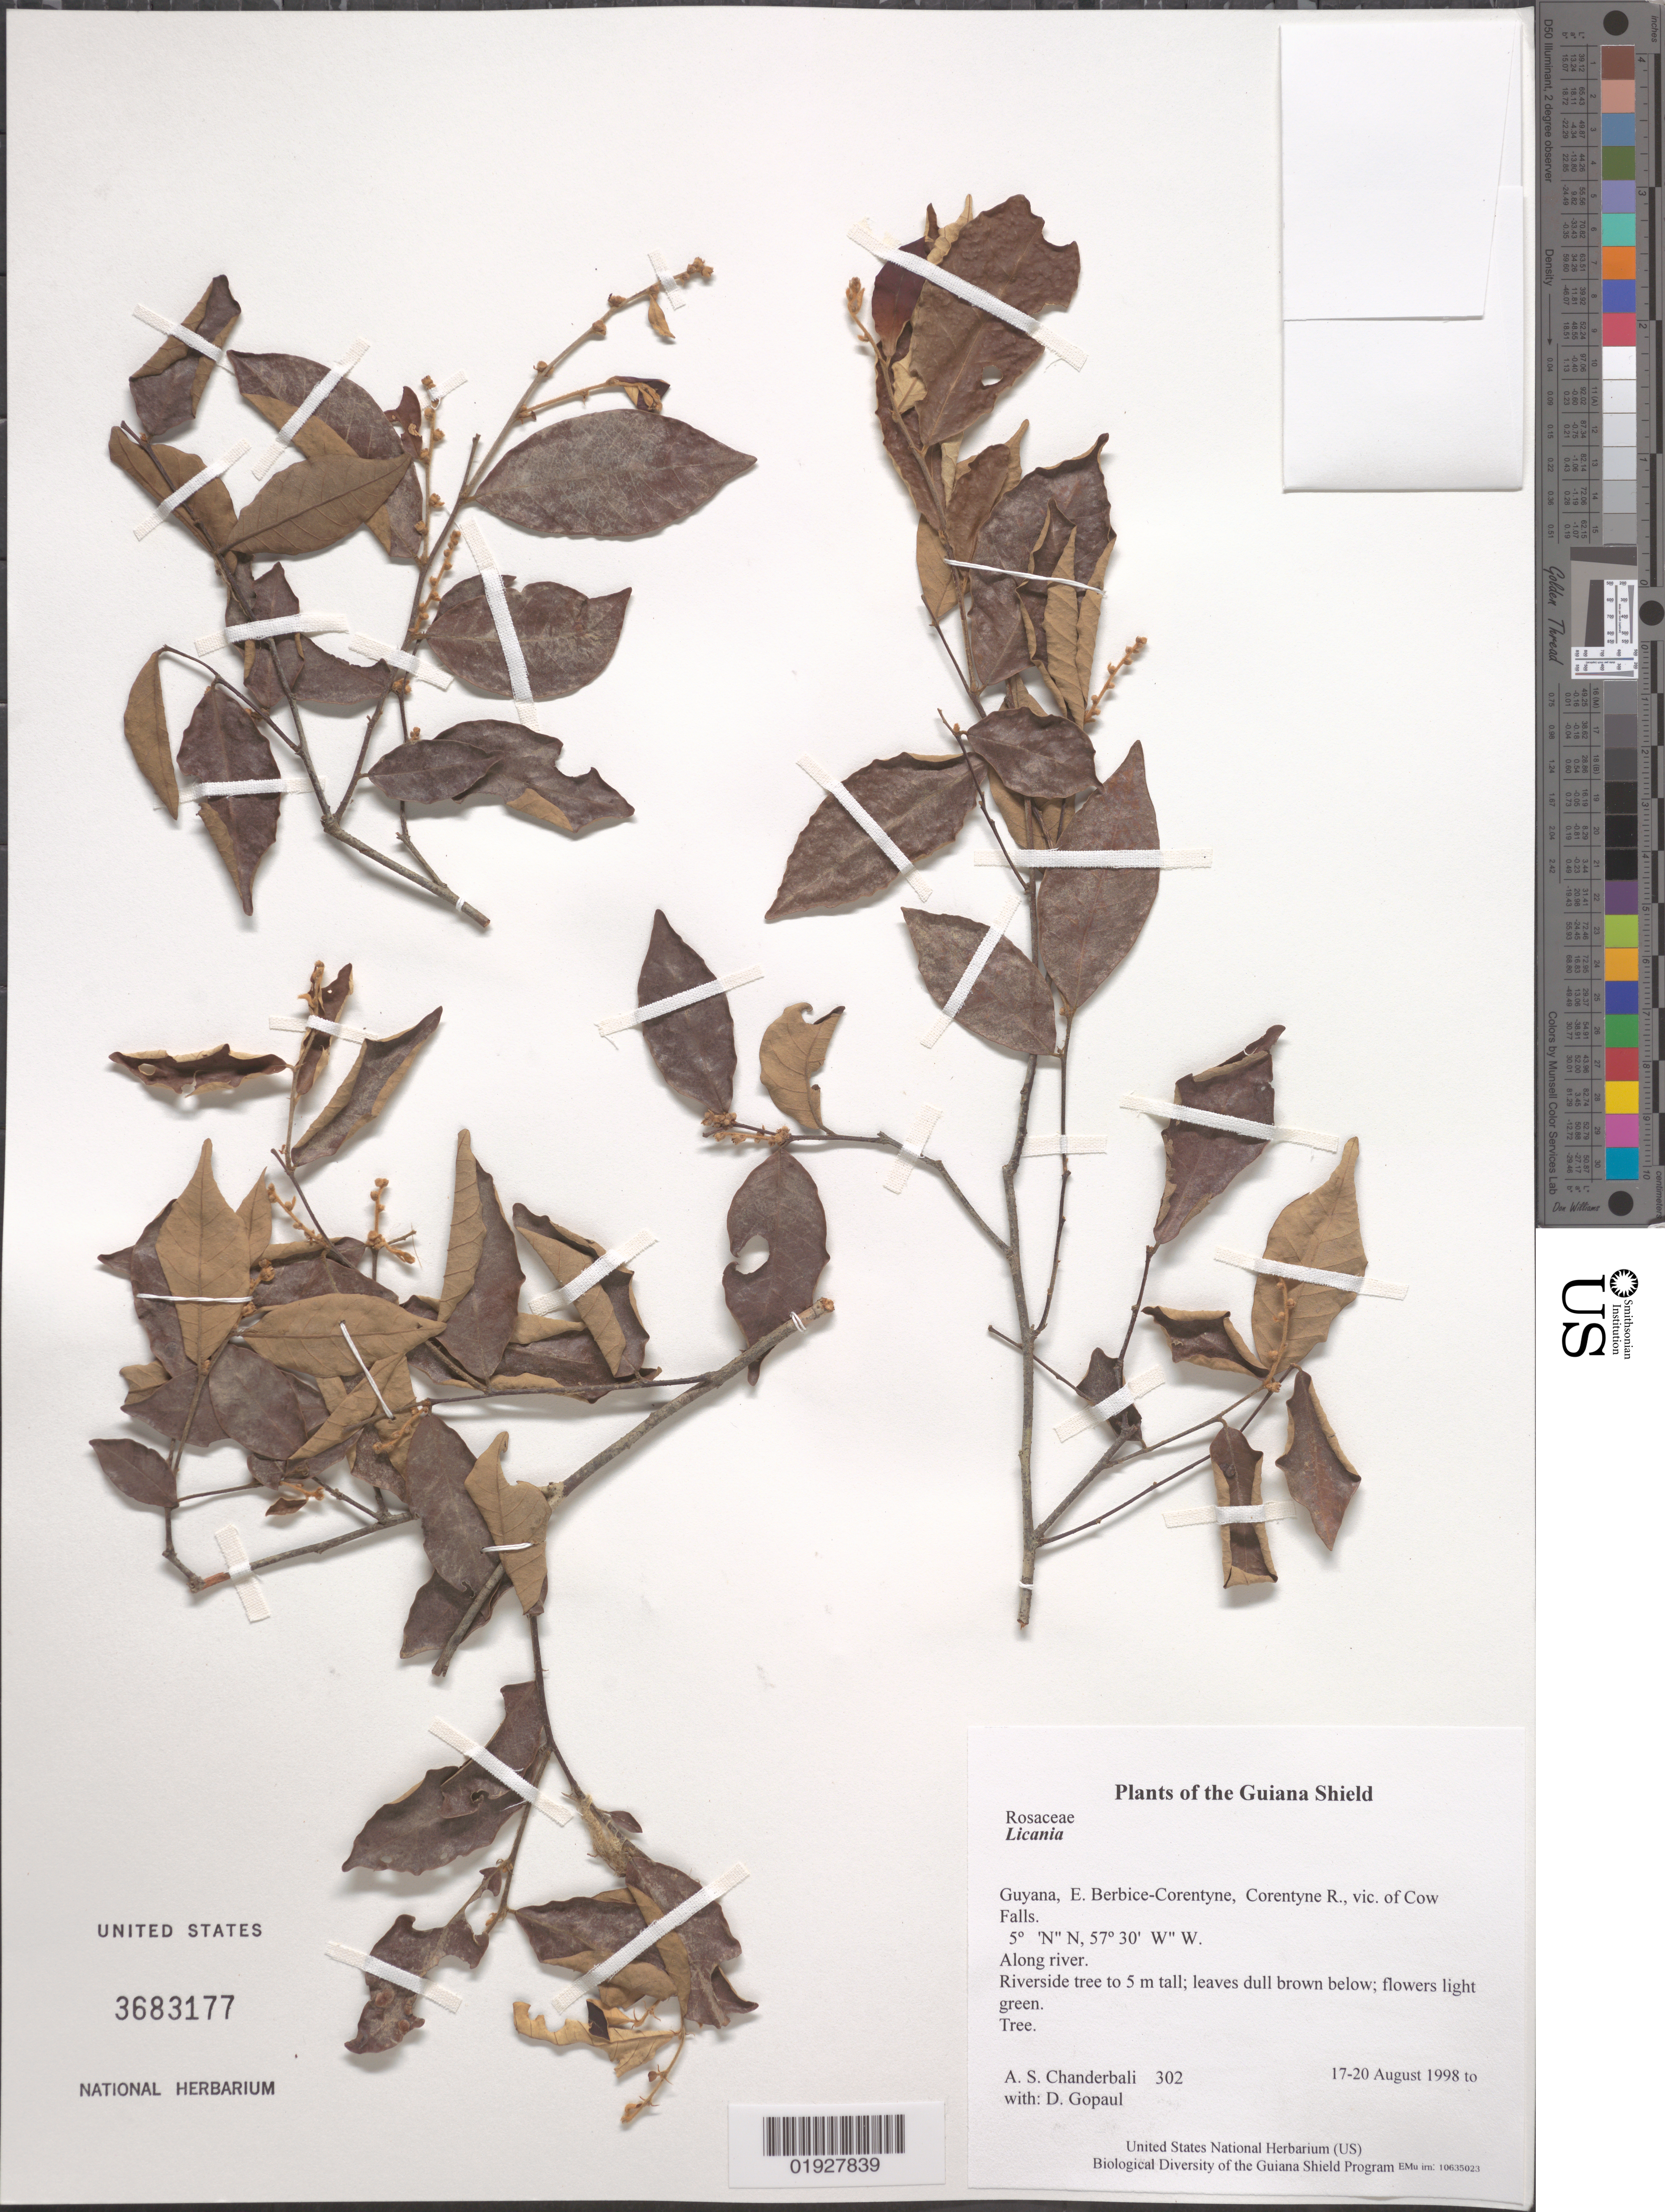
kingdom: Plantae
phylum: Tracheophyta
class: Magnoliopsida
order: Malpighiales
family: Chrysobalanaceae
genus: Licania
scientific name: Licania sp.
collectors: A. S. Chanderbali & D. Gopaul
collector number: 302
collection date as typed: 17-20 August 1998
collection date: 1998-08-17/1998-08-20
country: Guyana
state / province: E. Berbice-Corentyne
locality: Corentyne R., vic. of Cow Falls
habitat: Along river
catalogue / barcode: US 3683177